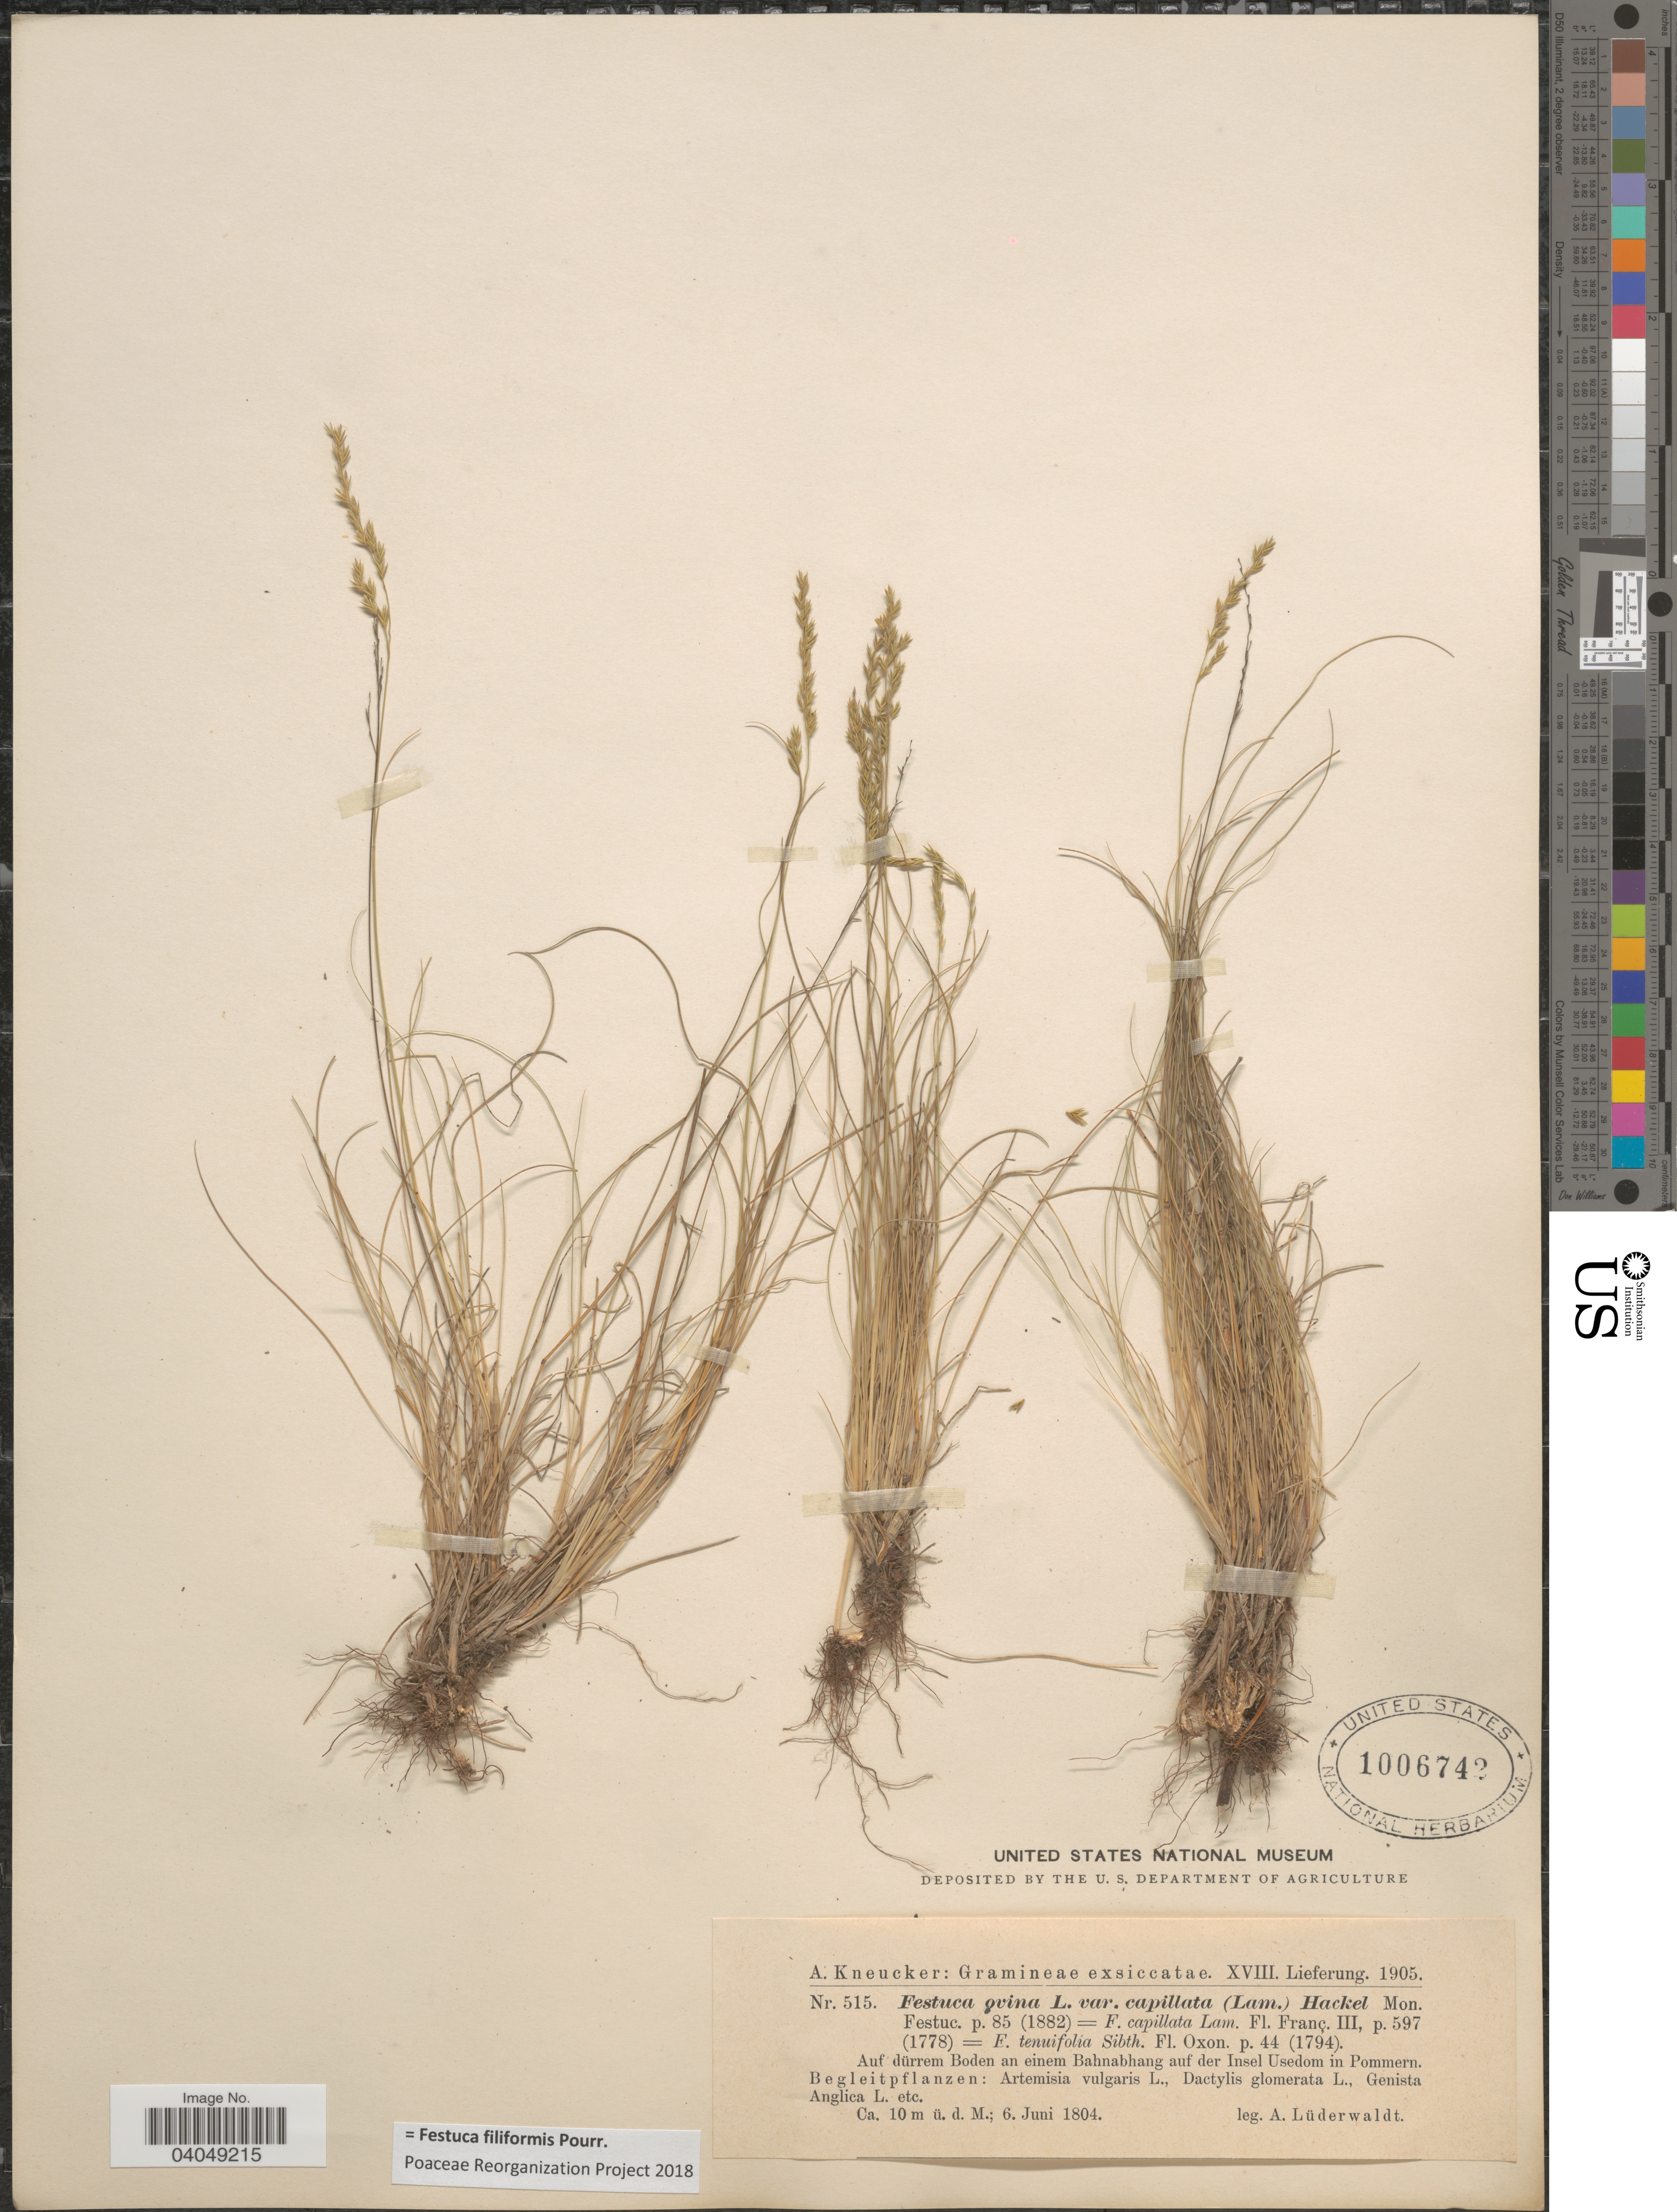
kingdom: Plantae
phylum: Tracheophyta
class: Liliopsida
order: Poales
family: Poaceae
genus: Festuca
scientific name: Festuca filiformis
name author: Pourr.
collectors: A. Lüderwaldt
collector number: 515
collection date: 1804-06-06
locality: Auf dürrem Boden an einem Bahnabhang auf der Insel Usedom in Pommern.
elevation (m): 10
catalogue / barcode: US 1006742